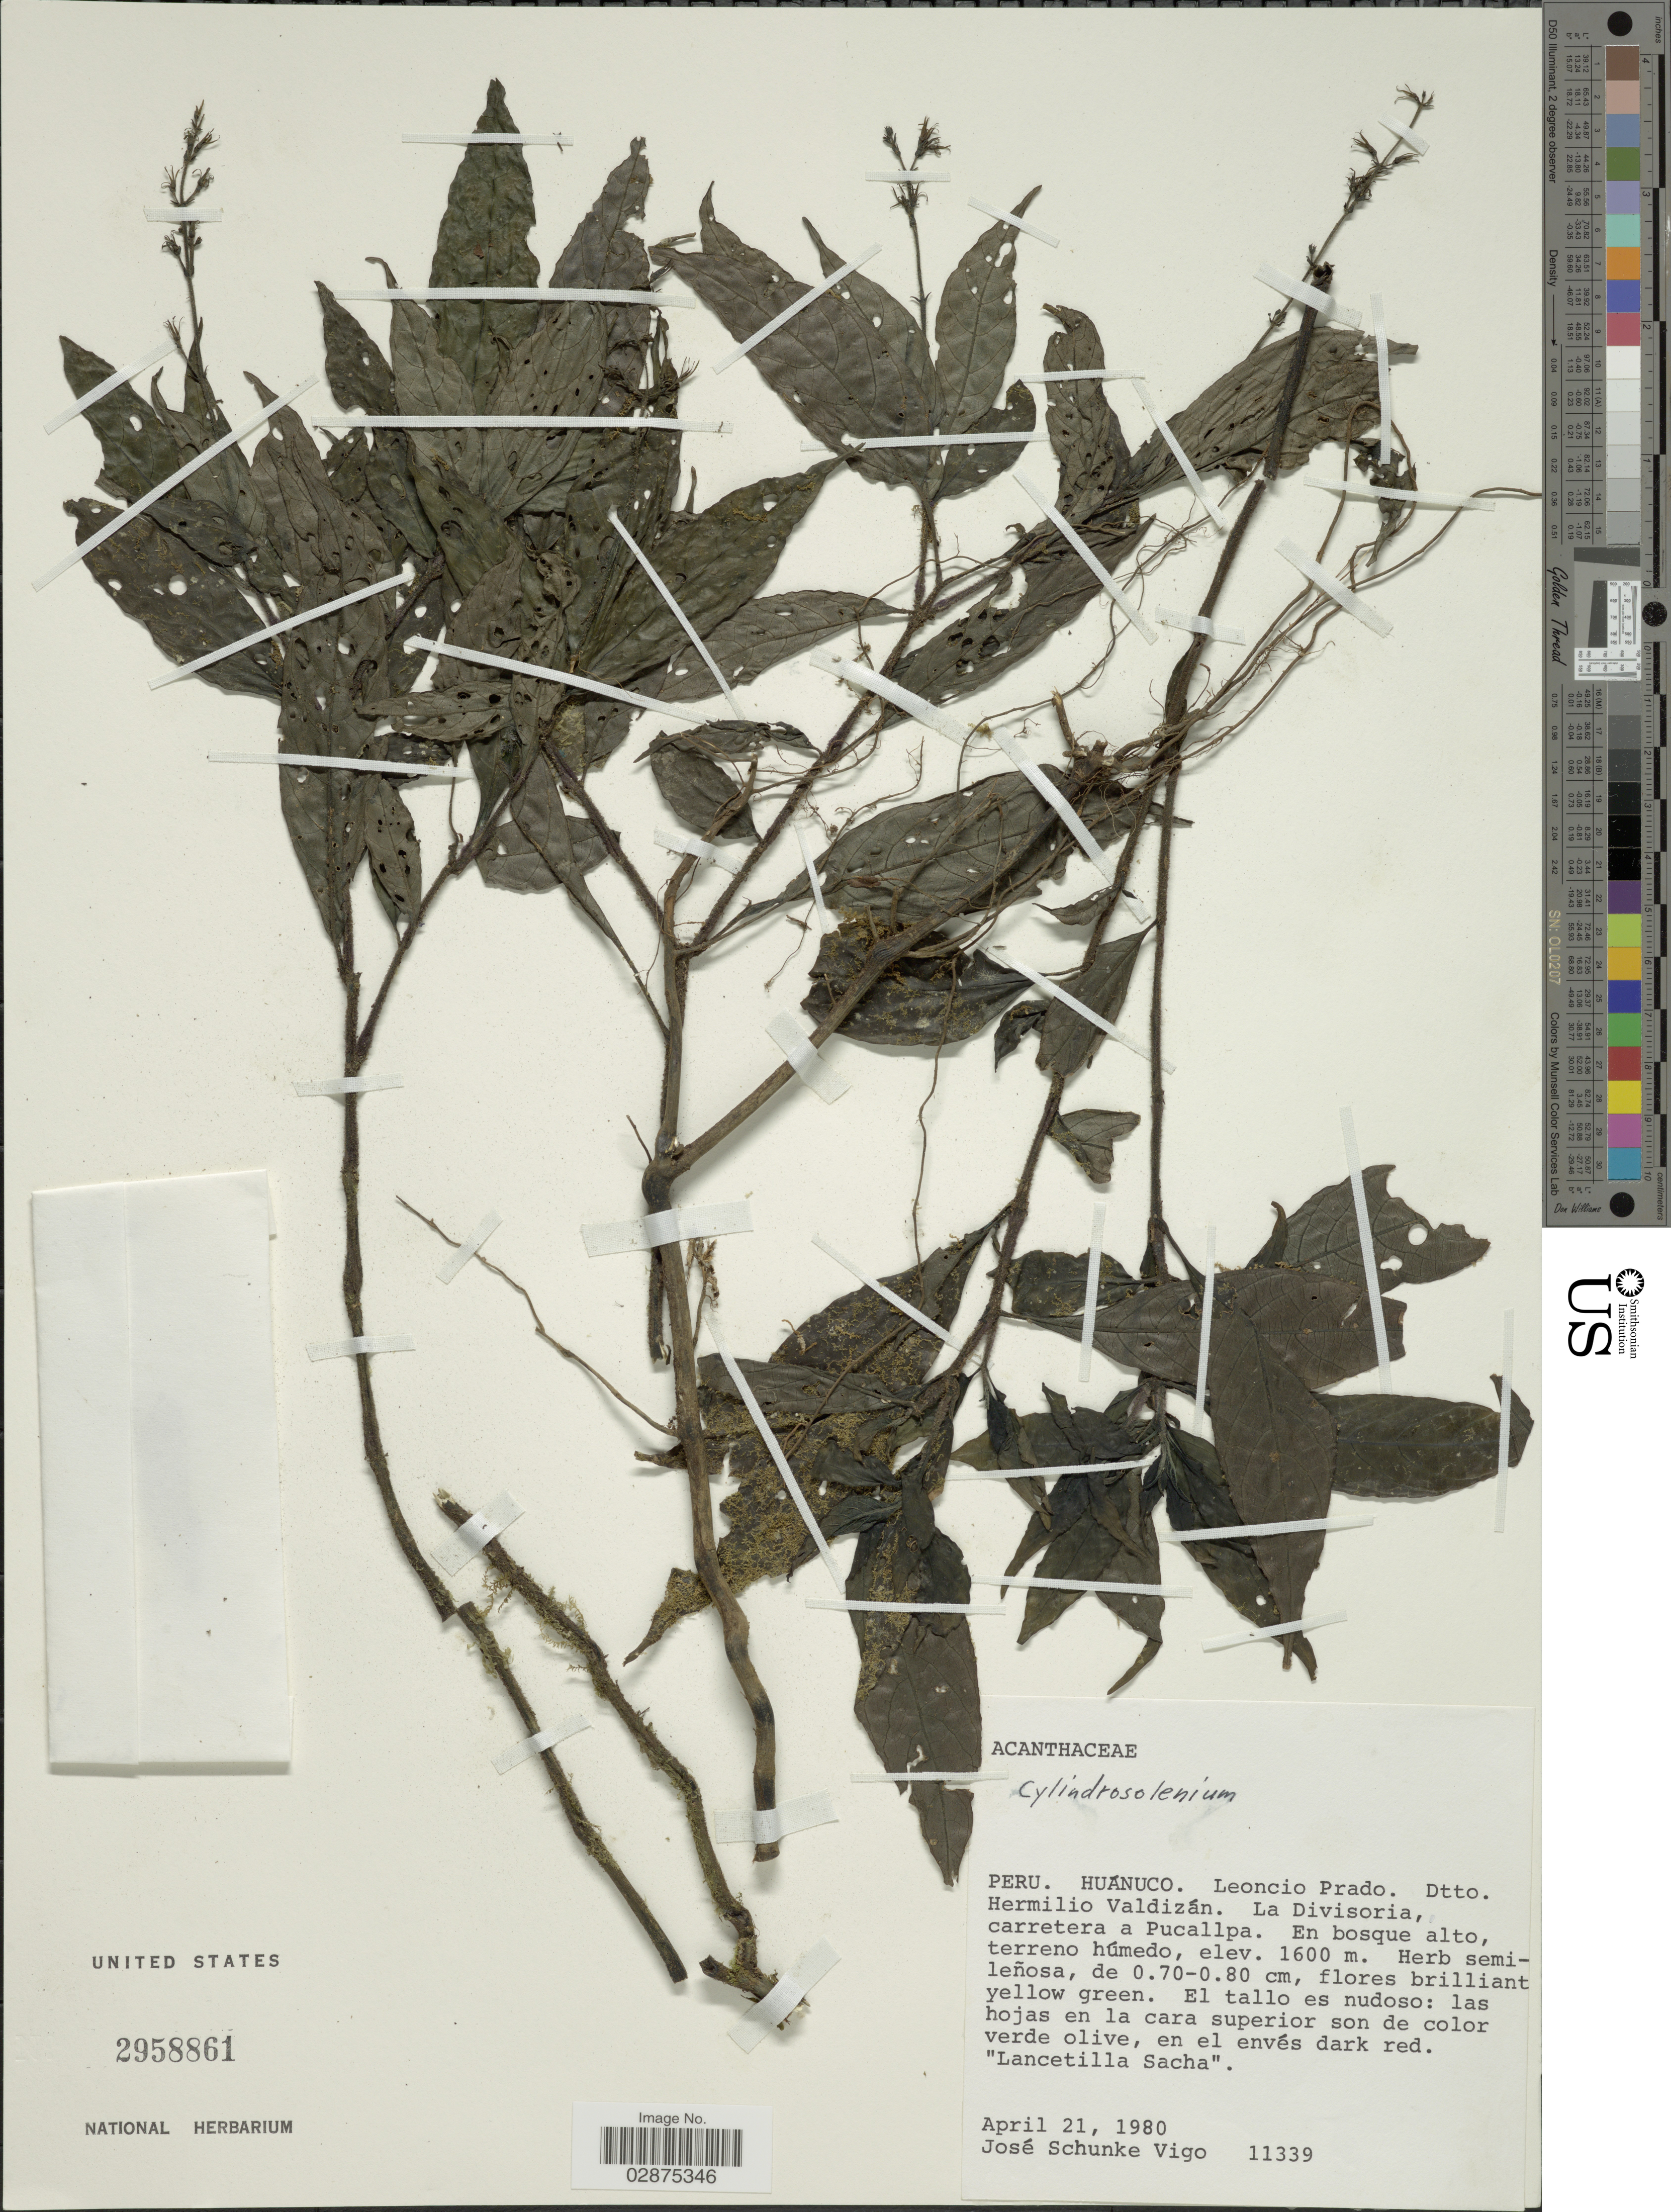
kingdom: Plantae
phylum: Tracheophyta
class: Magnoliopsida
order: Lamiales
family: Acanthaceae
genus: Stenostephanus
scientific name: Stenostephanus sprucei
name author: (Lindau) Wassh. & J.R.I. Wood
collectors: J. Schunke Vigo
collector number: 11339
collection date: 1980-04-21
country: Peru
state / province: Huánuco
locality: Leoncio Prado. Dtto. Hermilio Valdizán. La Divisoria, carretera a Pucallpa.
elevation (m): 1600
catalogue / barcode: US 2958861